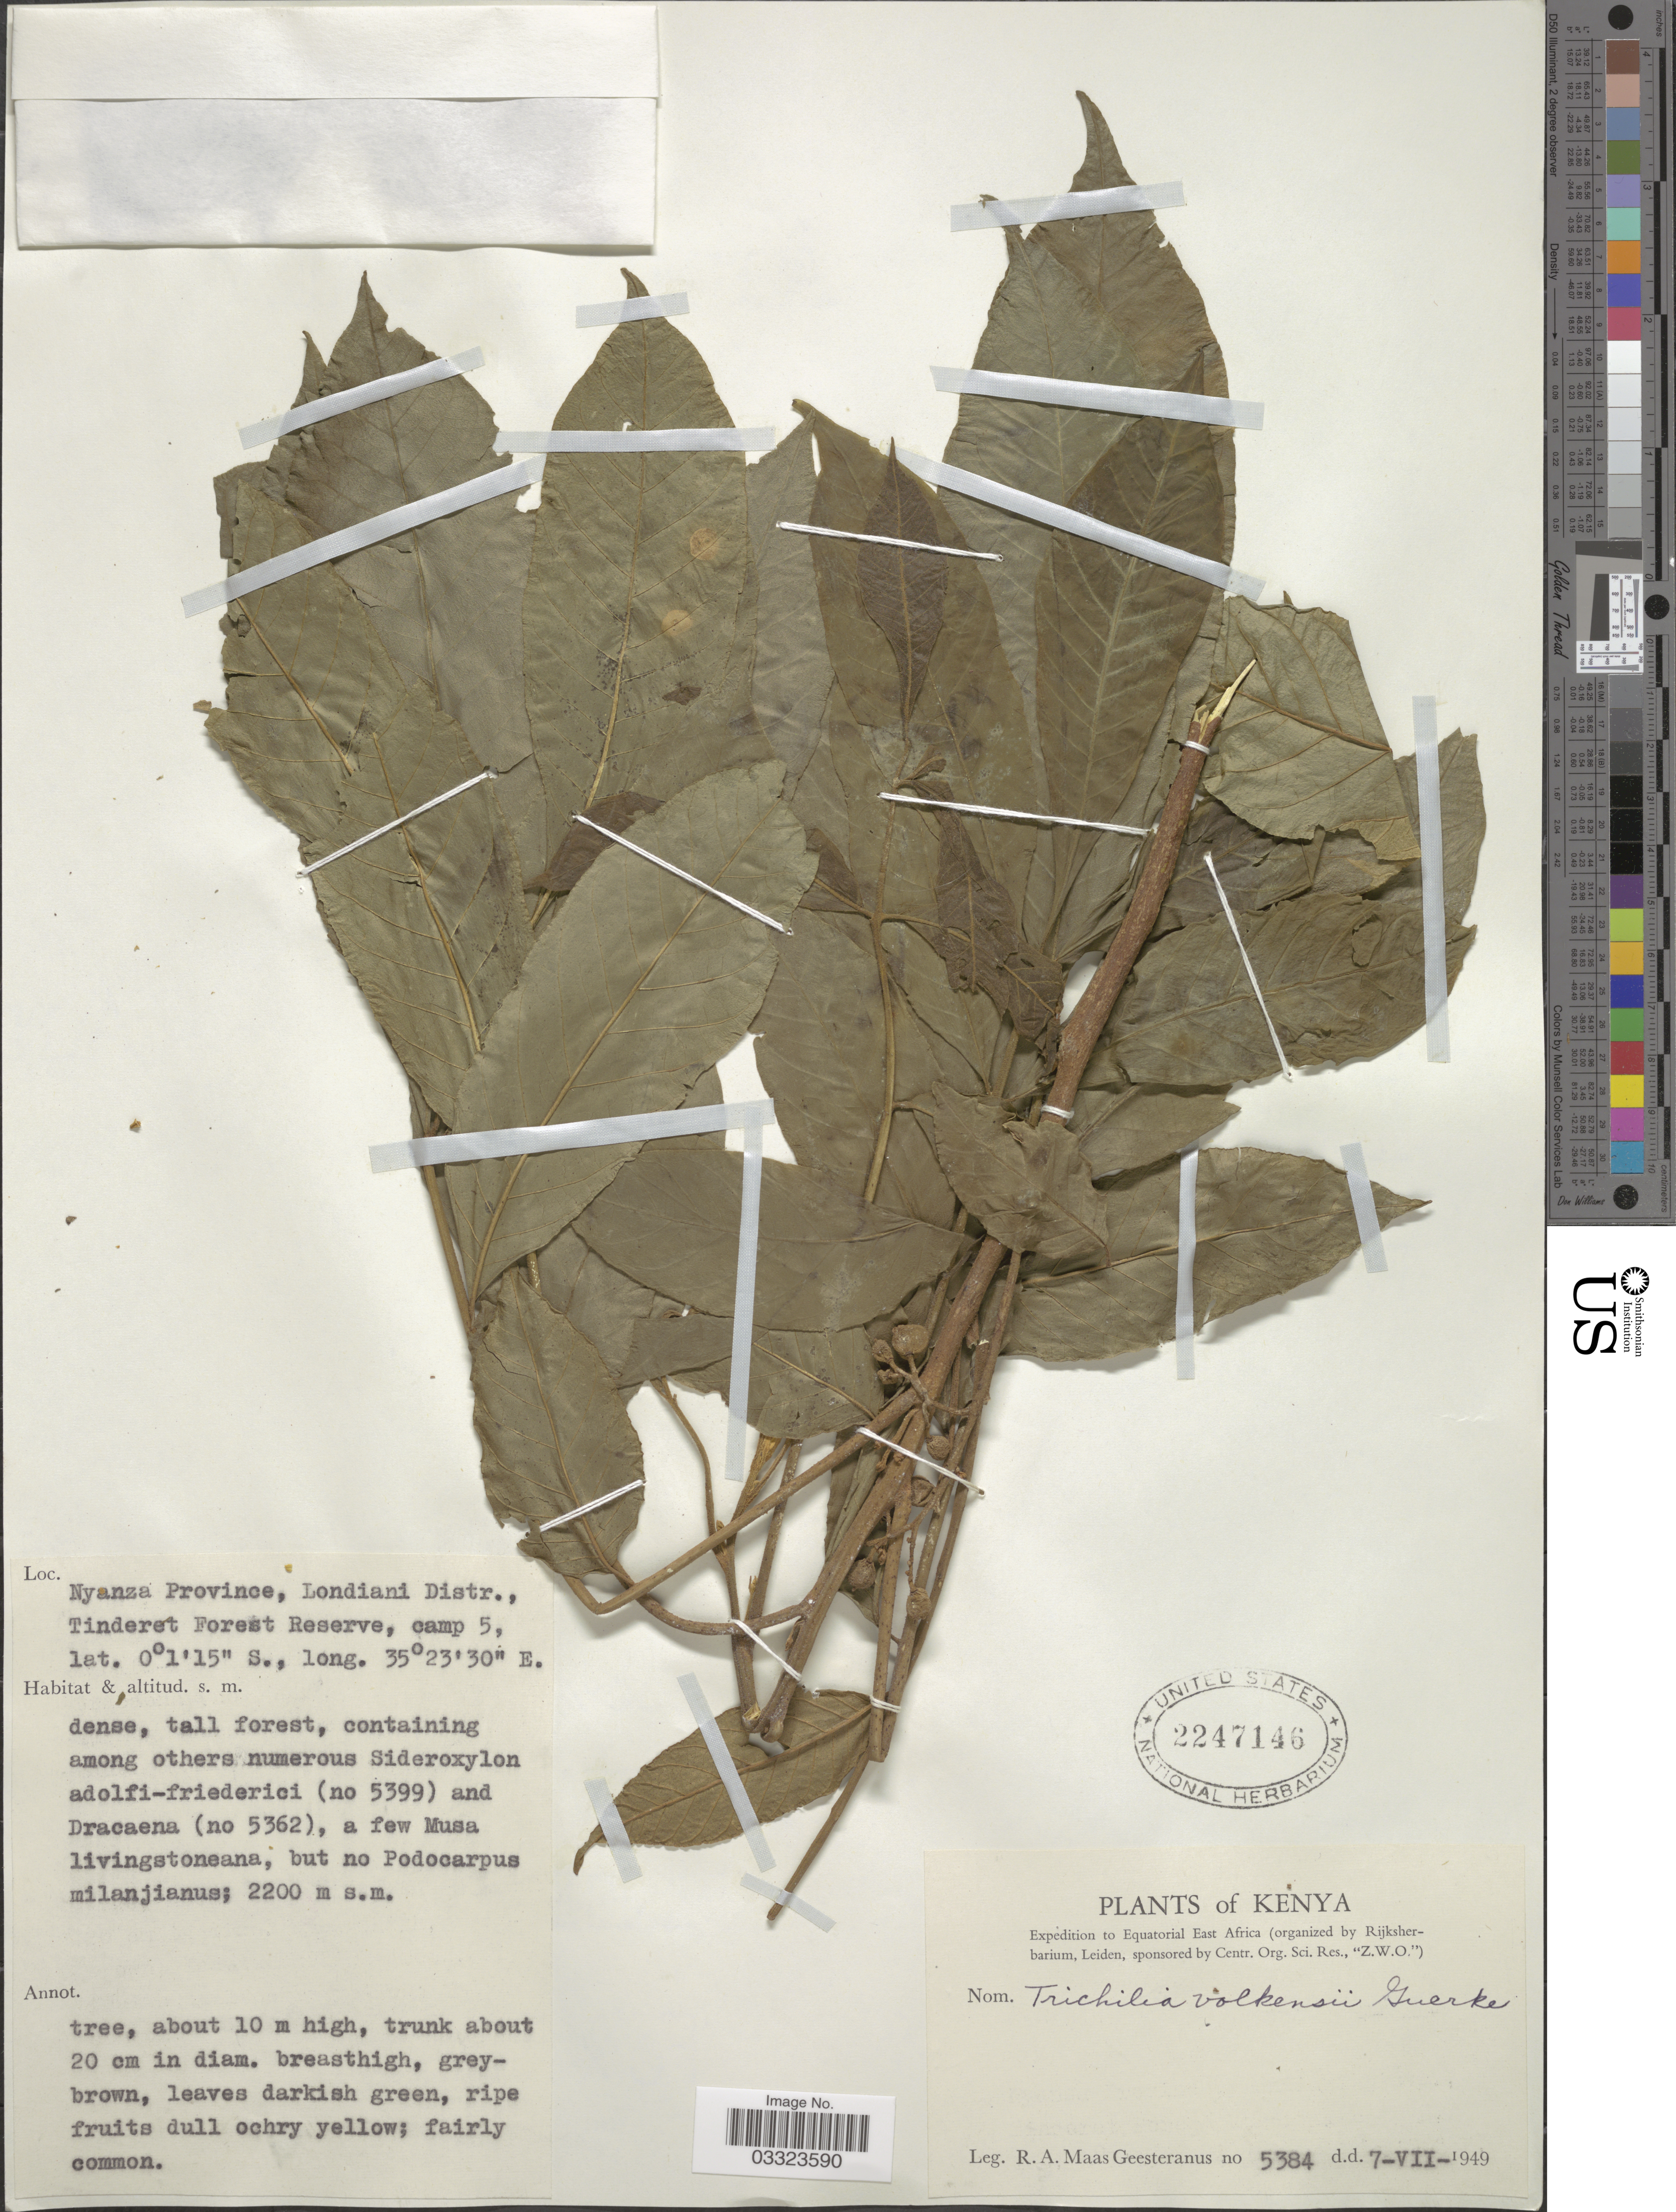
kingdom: Plantae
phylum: Tracheophyta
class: Magnoliopsida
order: Sapindales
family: Meliaceae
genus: Lepidotrichilia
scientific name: Lepidotrichilia volkensii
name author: (Gürke) J.-F. Leroy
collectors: R. A. Maas Geesteranus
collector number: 5384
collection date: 1949-07-07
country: Kenya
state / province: Kericho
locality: Nyanza Province, Londiani Distr., Tinderet Forest Reserve, camp 5.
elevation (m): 2200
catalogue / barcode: US 2247146